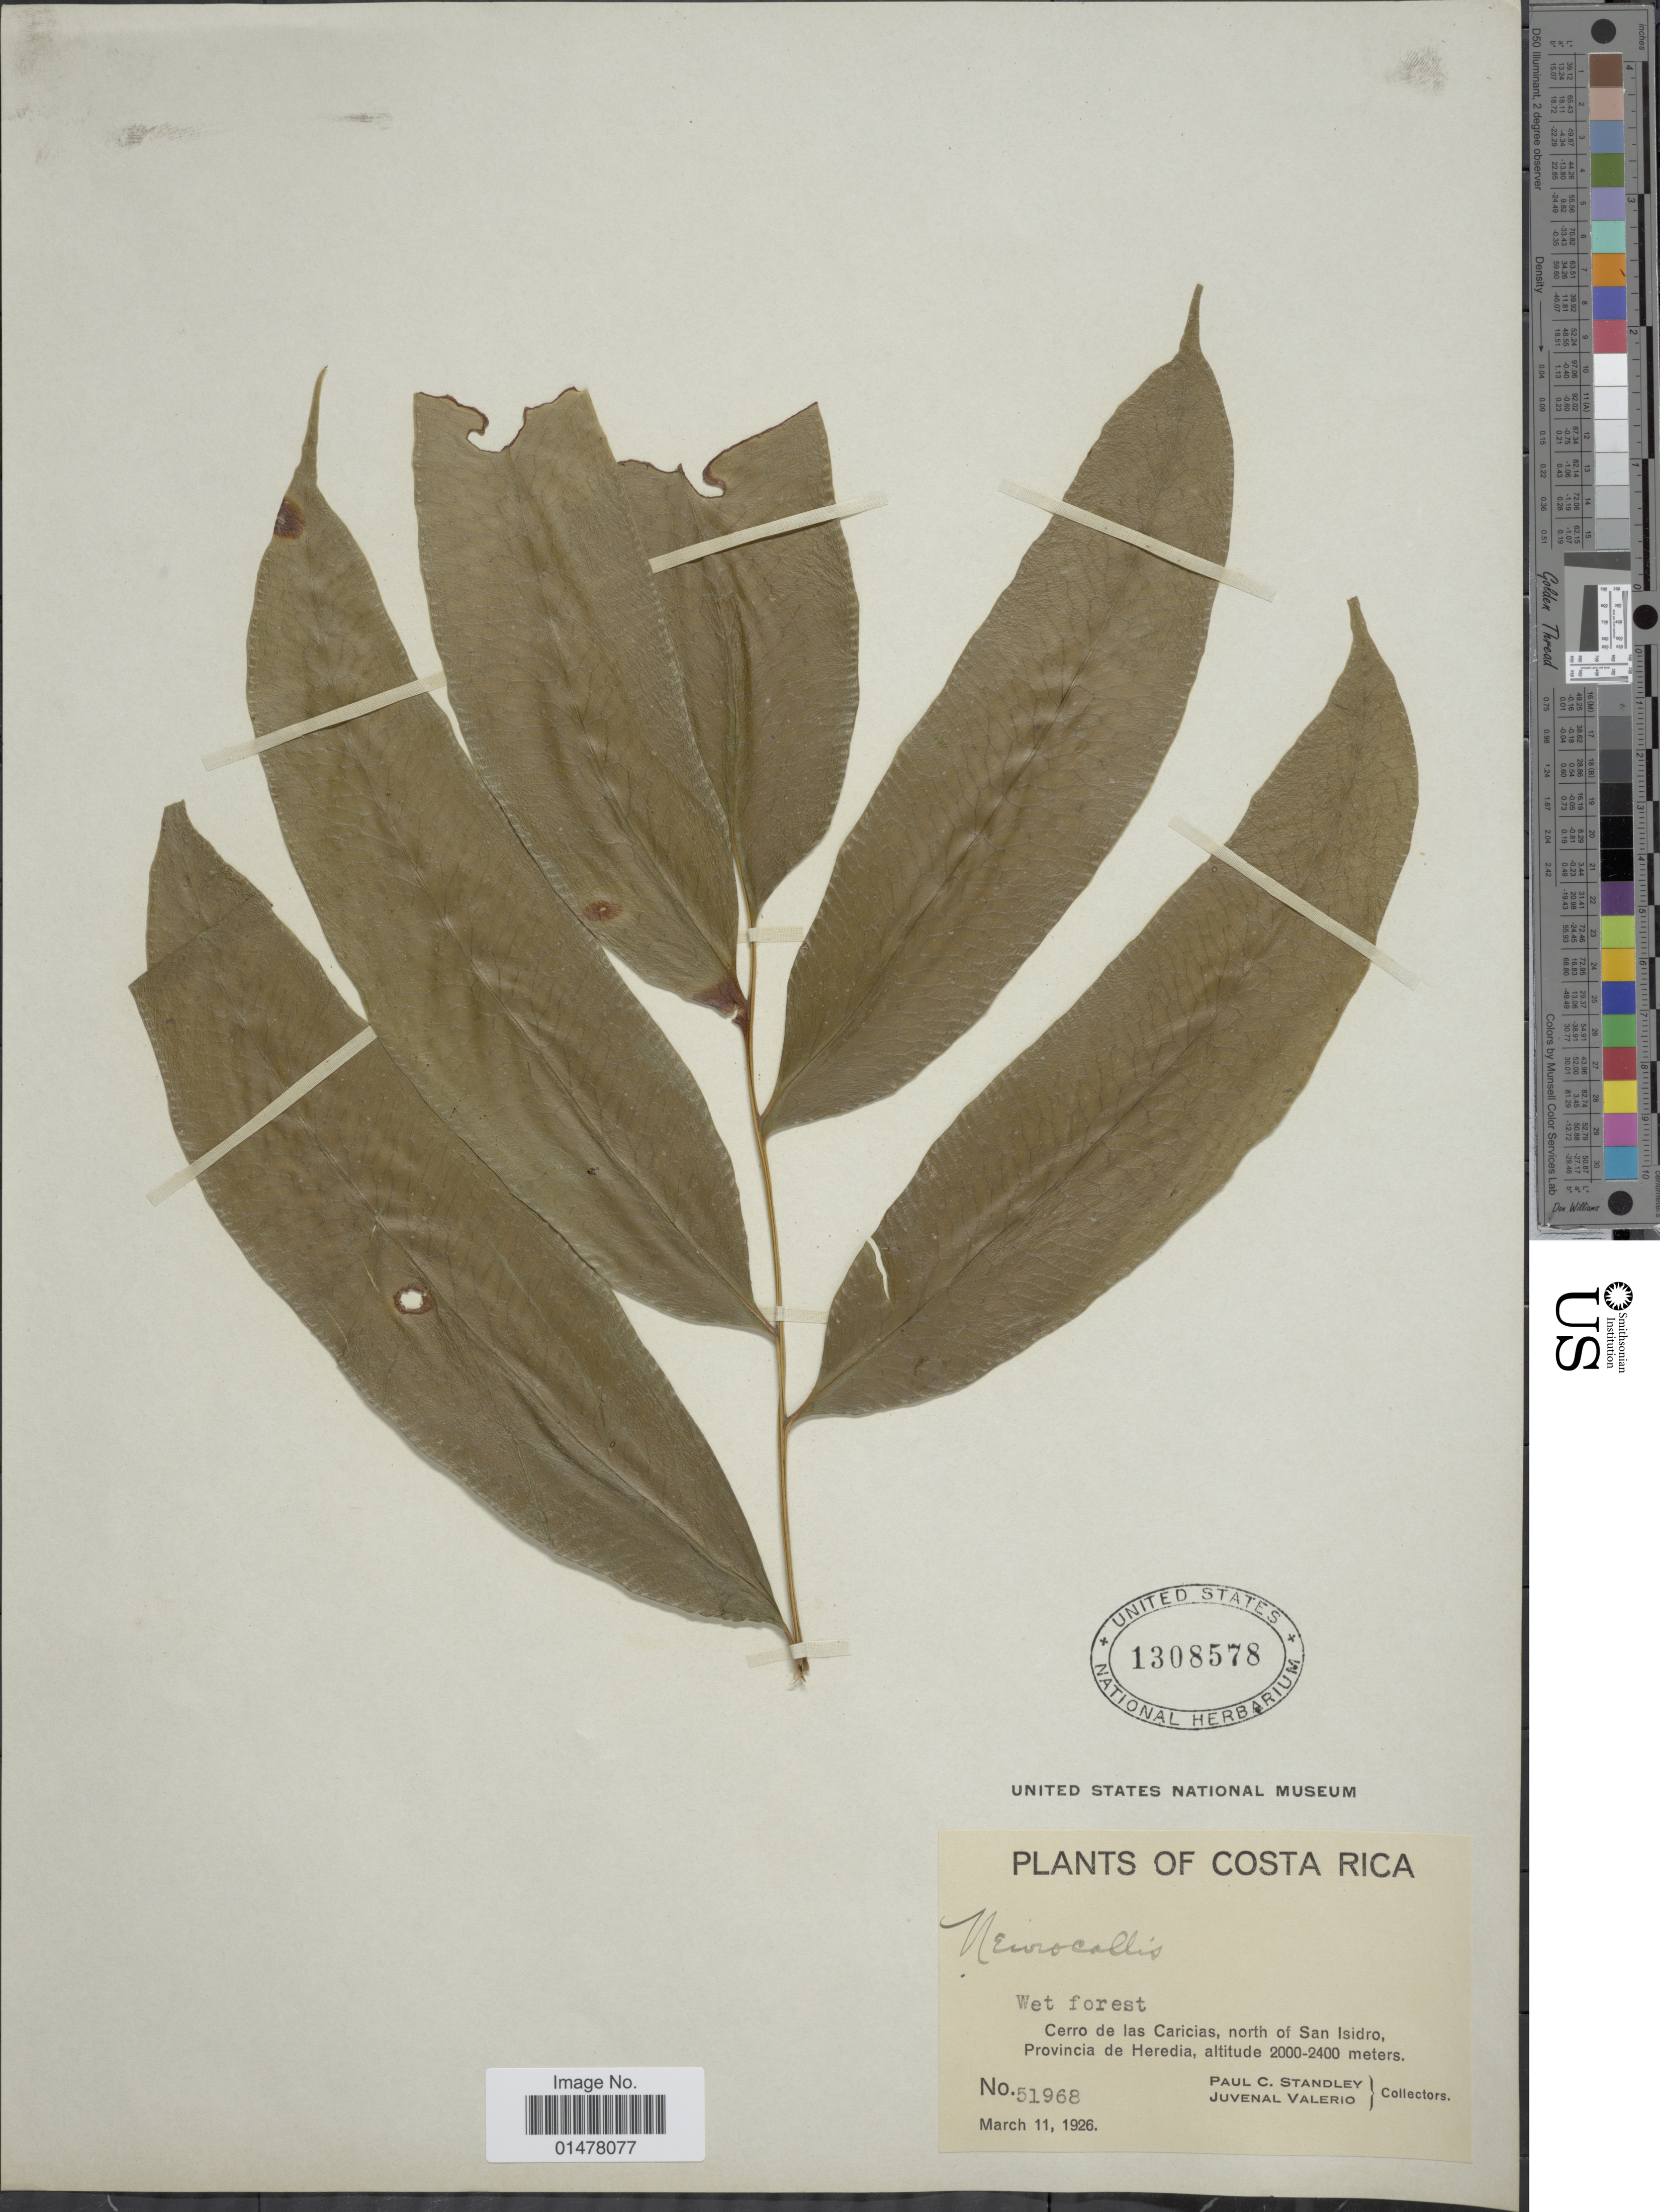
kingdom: Plantae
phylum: Tracheophyta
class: Polypodiopsida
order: Polypodiales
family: Pteridaceae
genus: Pteris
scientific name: Pteris praestantissima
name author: (Bory ex Fée) Christenh.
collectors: P. C. Standley & J. Valerio R.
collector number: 51968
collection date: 1926-03-11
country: Costa Rica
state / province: Heredia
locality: Plants of Costa Rica, Cerro de las Caricias, north of San Isidro, provincia de Heredia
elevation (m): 2000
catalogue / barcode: US 1308578